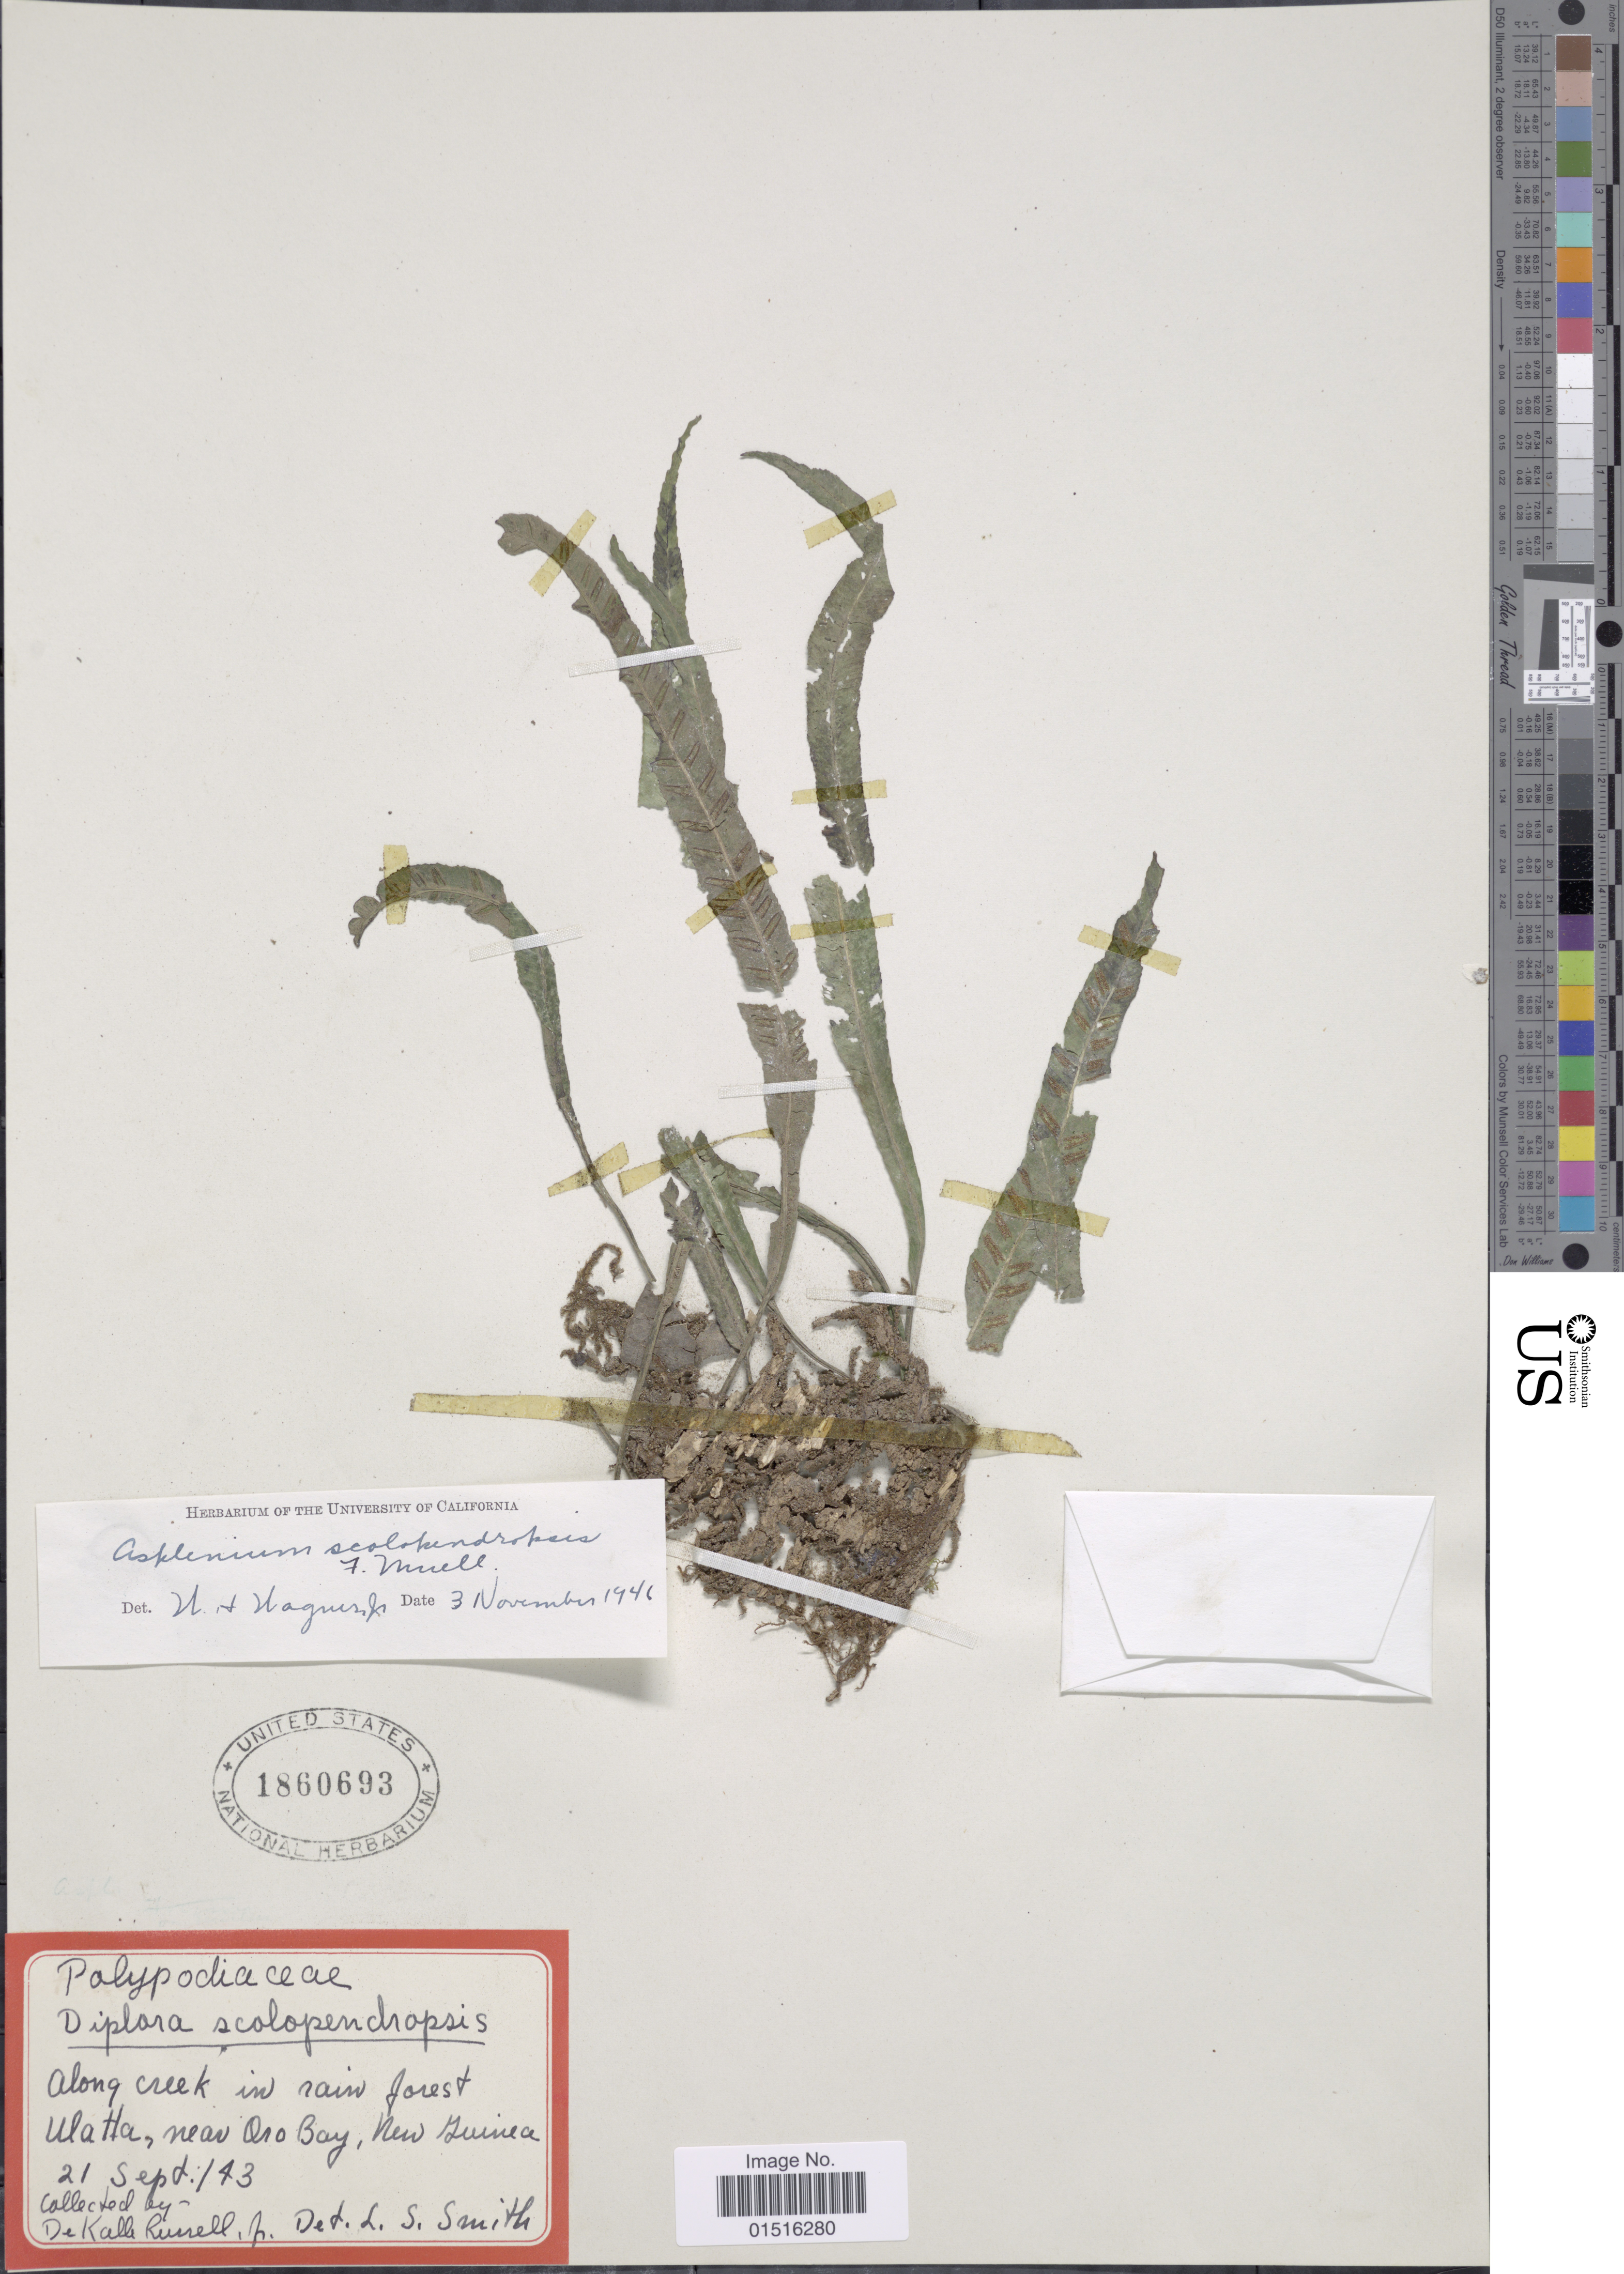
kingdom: Plantae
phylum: Tracheophyta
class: Polypodiopsida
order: Polypodiales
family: Aspleniaceae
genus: Asplenium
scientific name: Asplenium d'urvillei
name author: (Bory) C. Chr.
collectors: D. K. Russell Jr.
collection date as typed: Transcribed d/m/y: 21/9/43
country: Papua New Guinea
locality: Along Creek in rain forest, Ulattam Near Oro Bay, New Guinea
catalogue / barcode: US 1860693